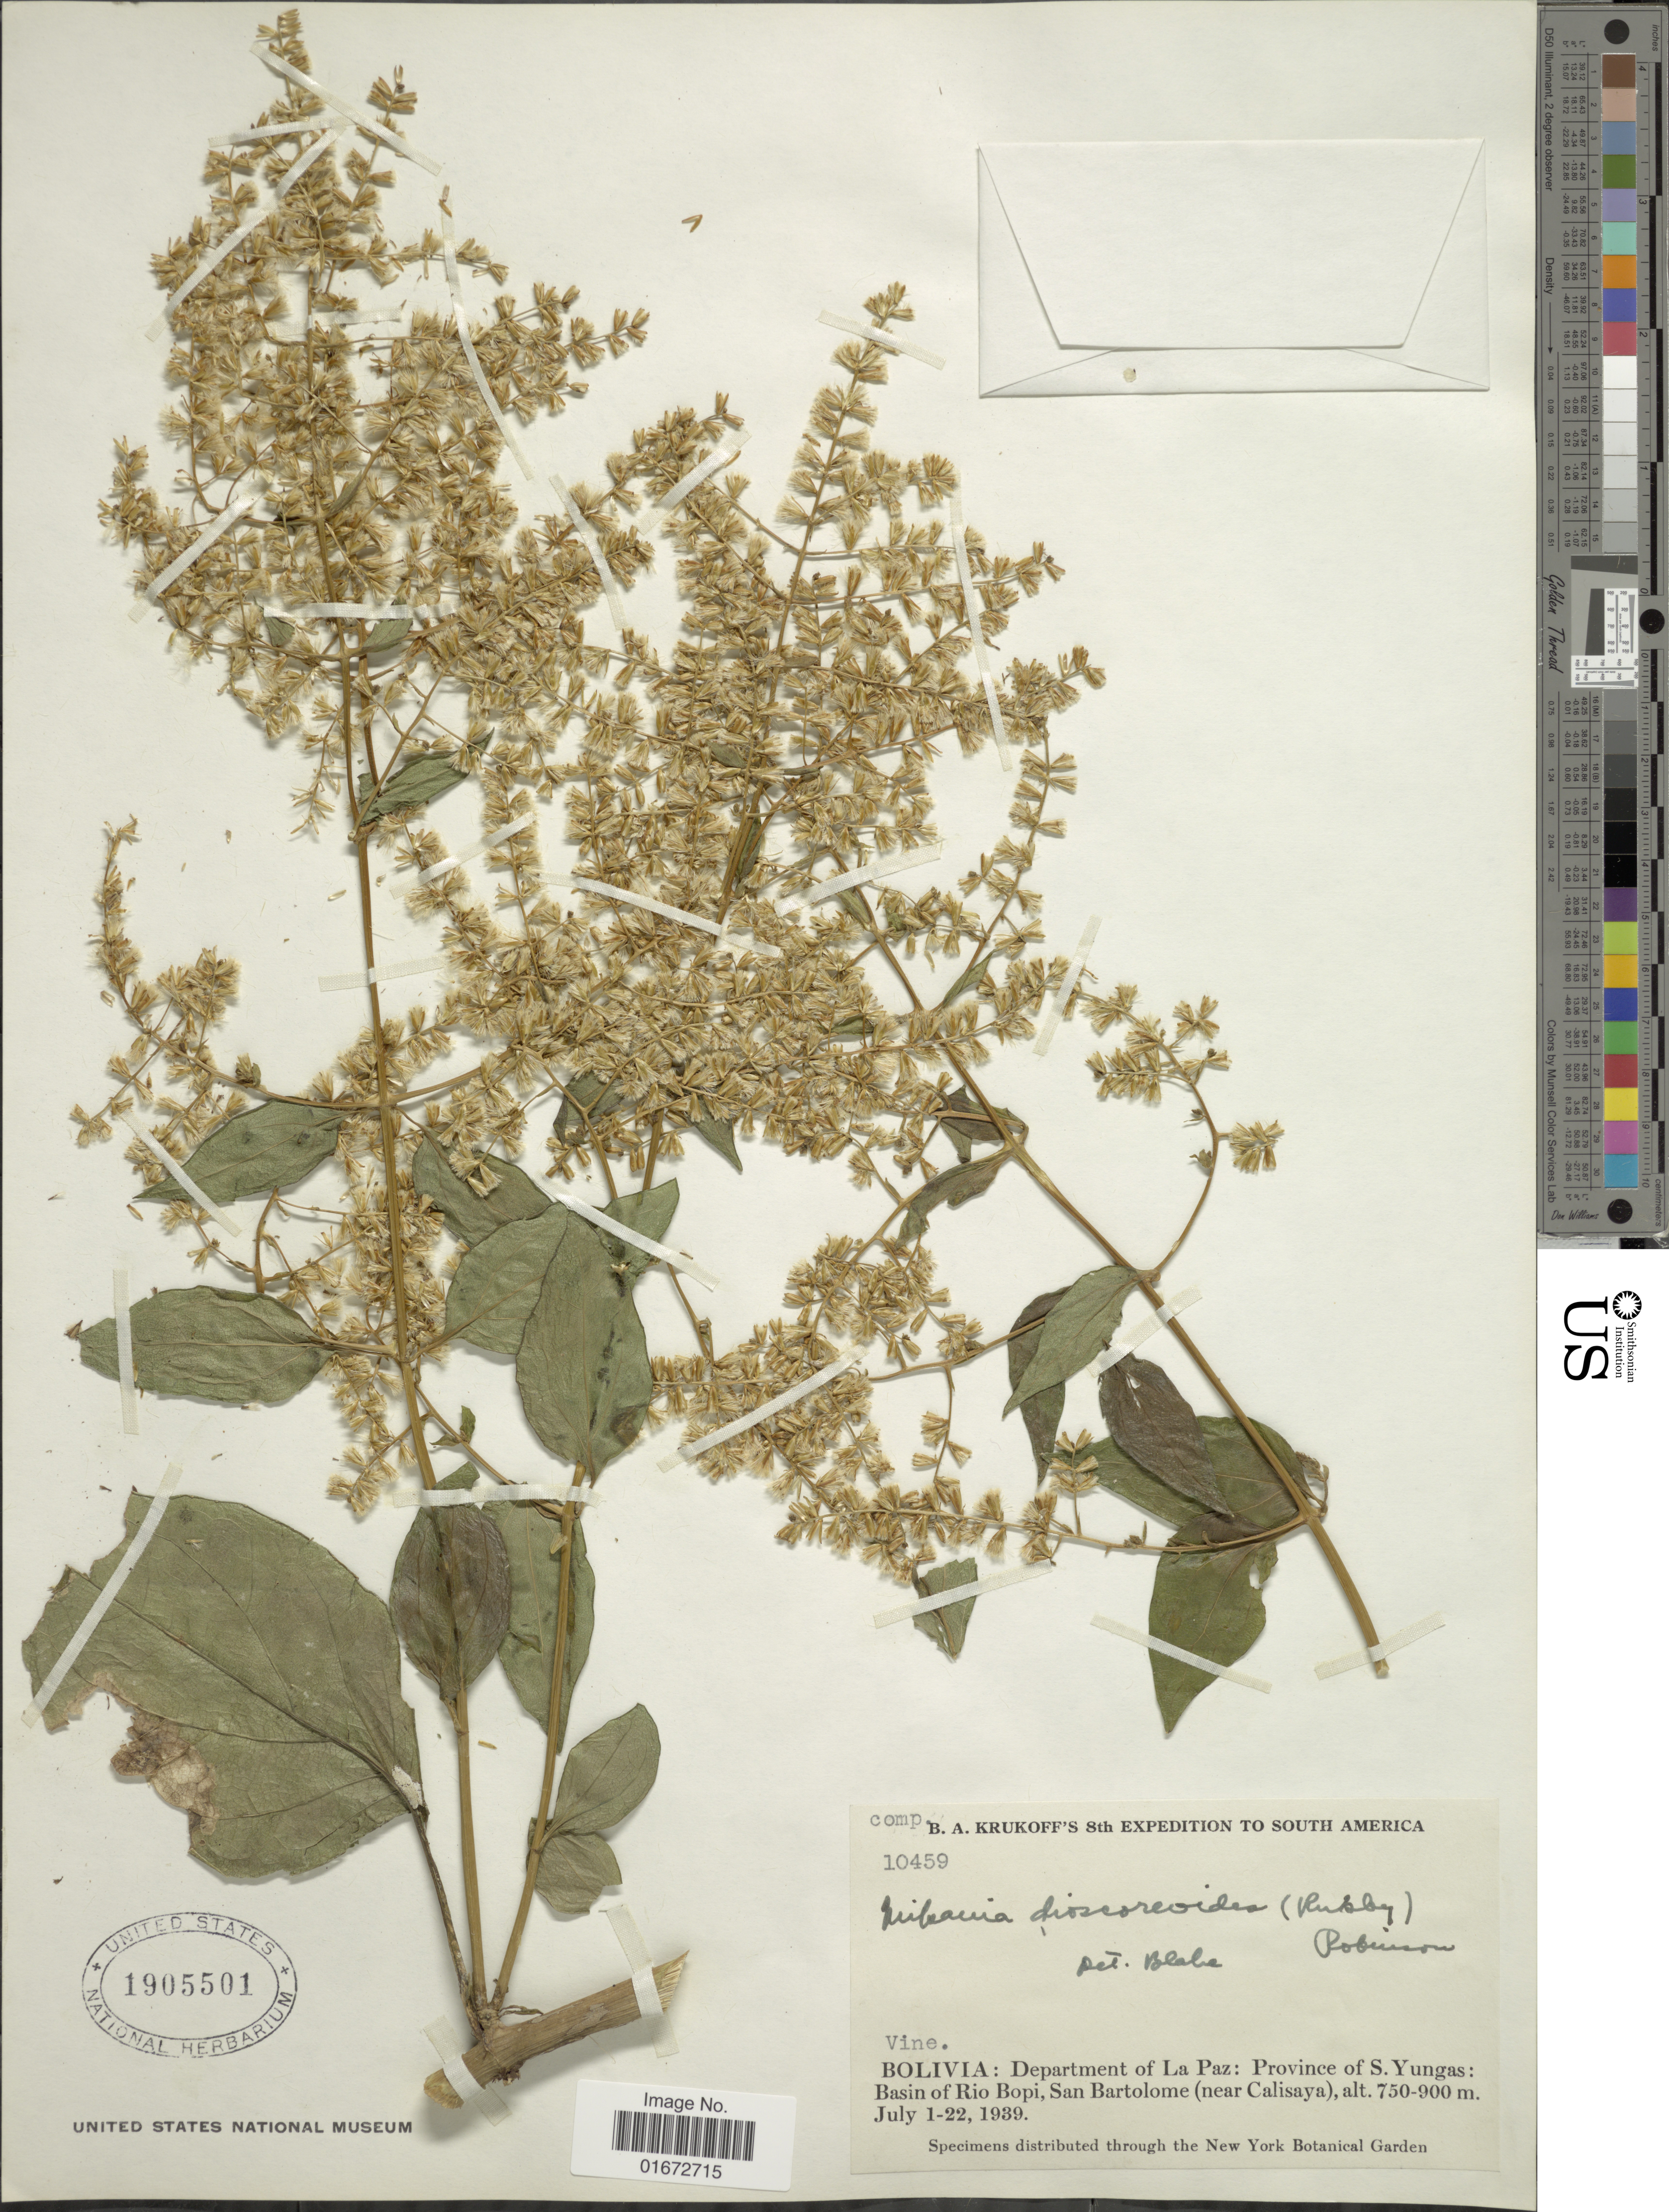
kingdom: Plantae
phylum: Tracheophyta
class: Magnoliopsida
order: Asterales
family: Asteraceae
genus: Mikania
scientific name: Mikania dioscoreoides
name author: (Rusby) B.L. Rob.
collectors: B. A. Krukoff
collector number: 10459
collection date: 1939-07-01/1939-07-22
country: Bolivia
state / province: La Paz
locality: Bolivia: Department of La Paz: Province of S. Yungas: Basin of Rio Bopi, San Bartolome (near Calisaya)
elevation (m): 750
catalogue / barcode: US 1905501